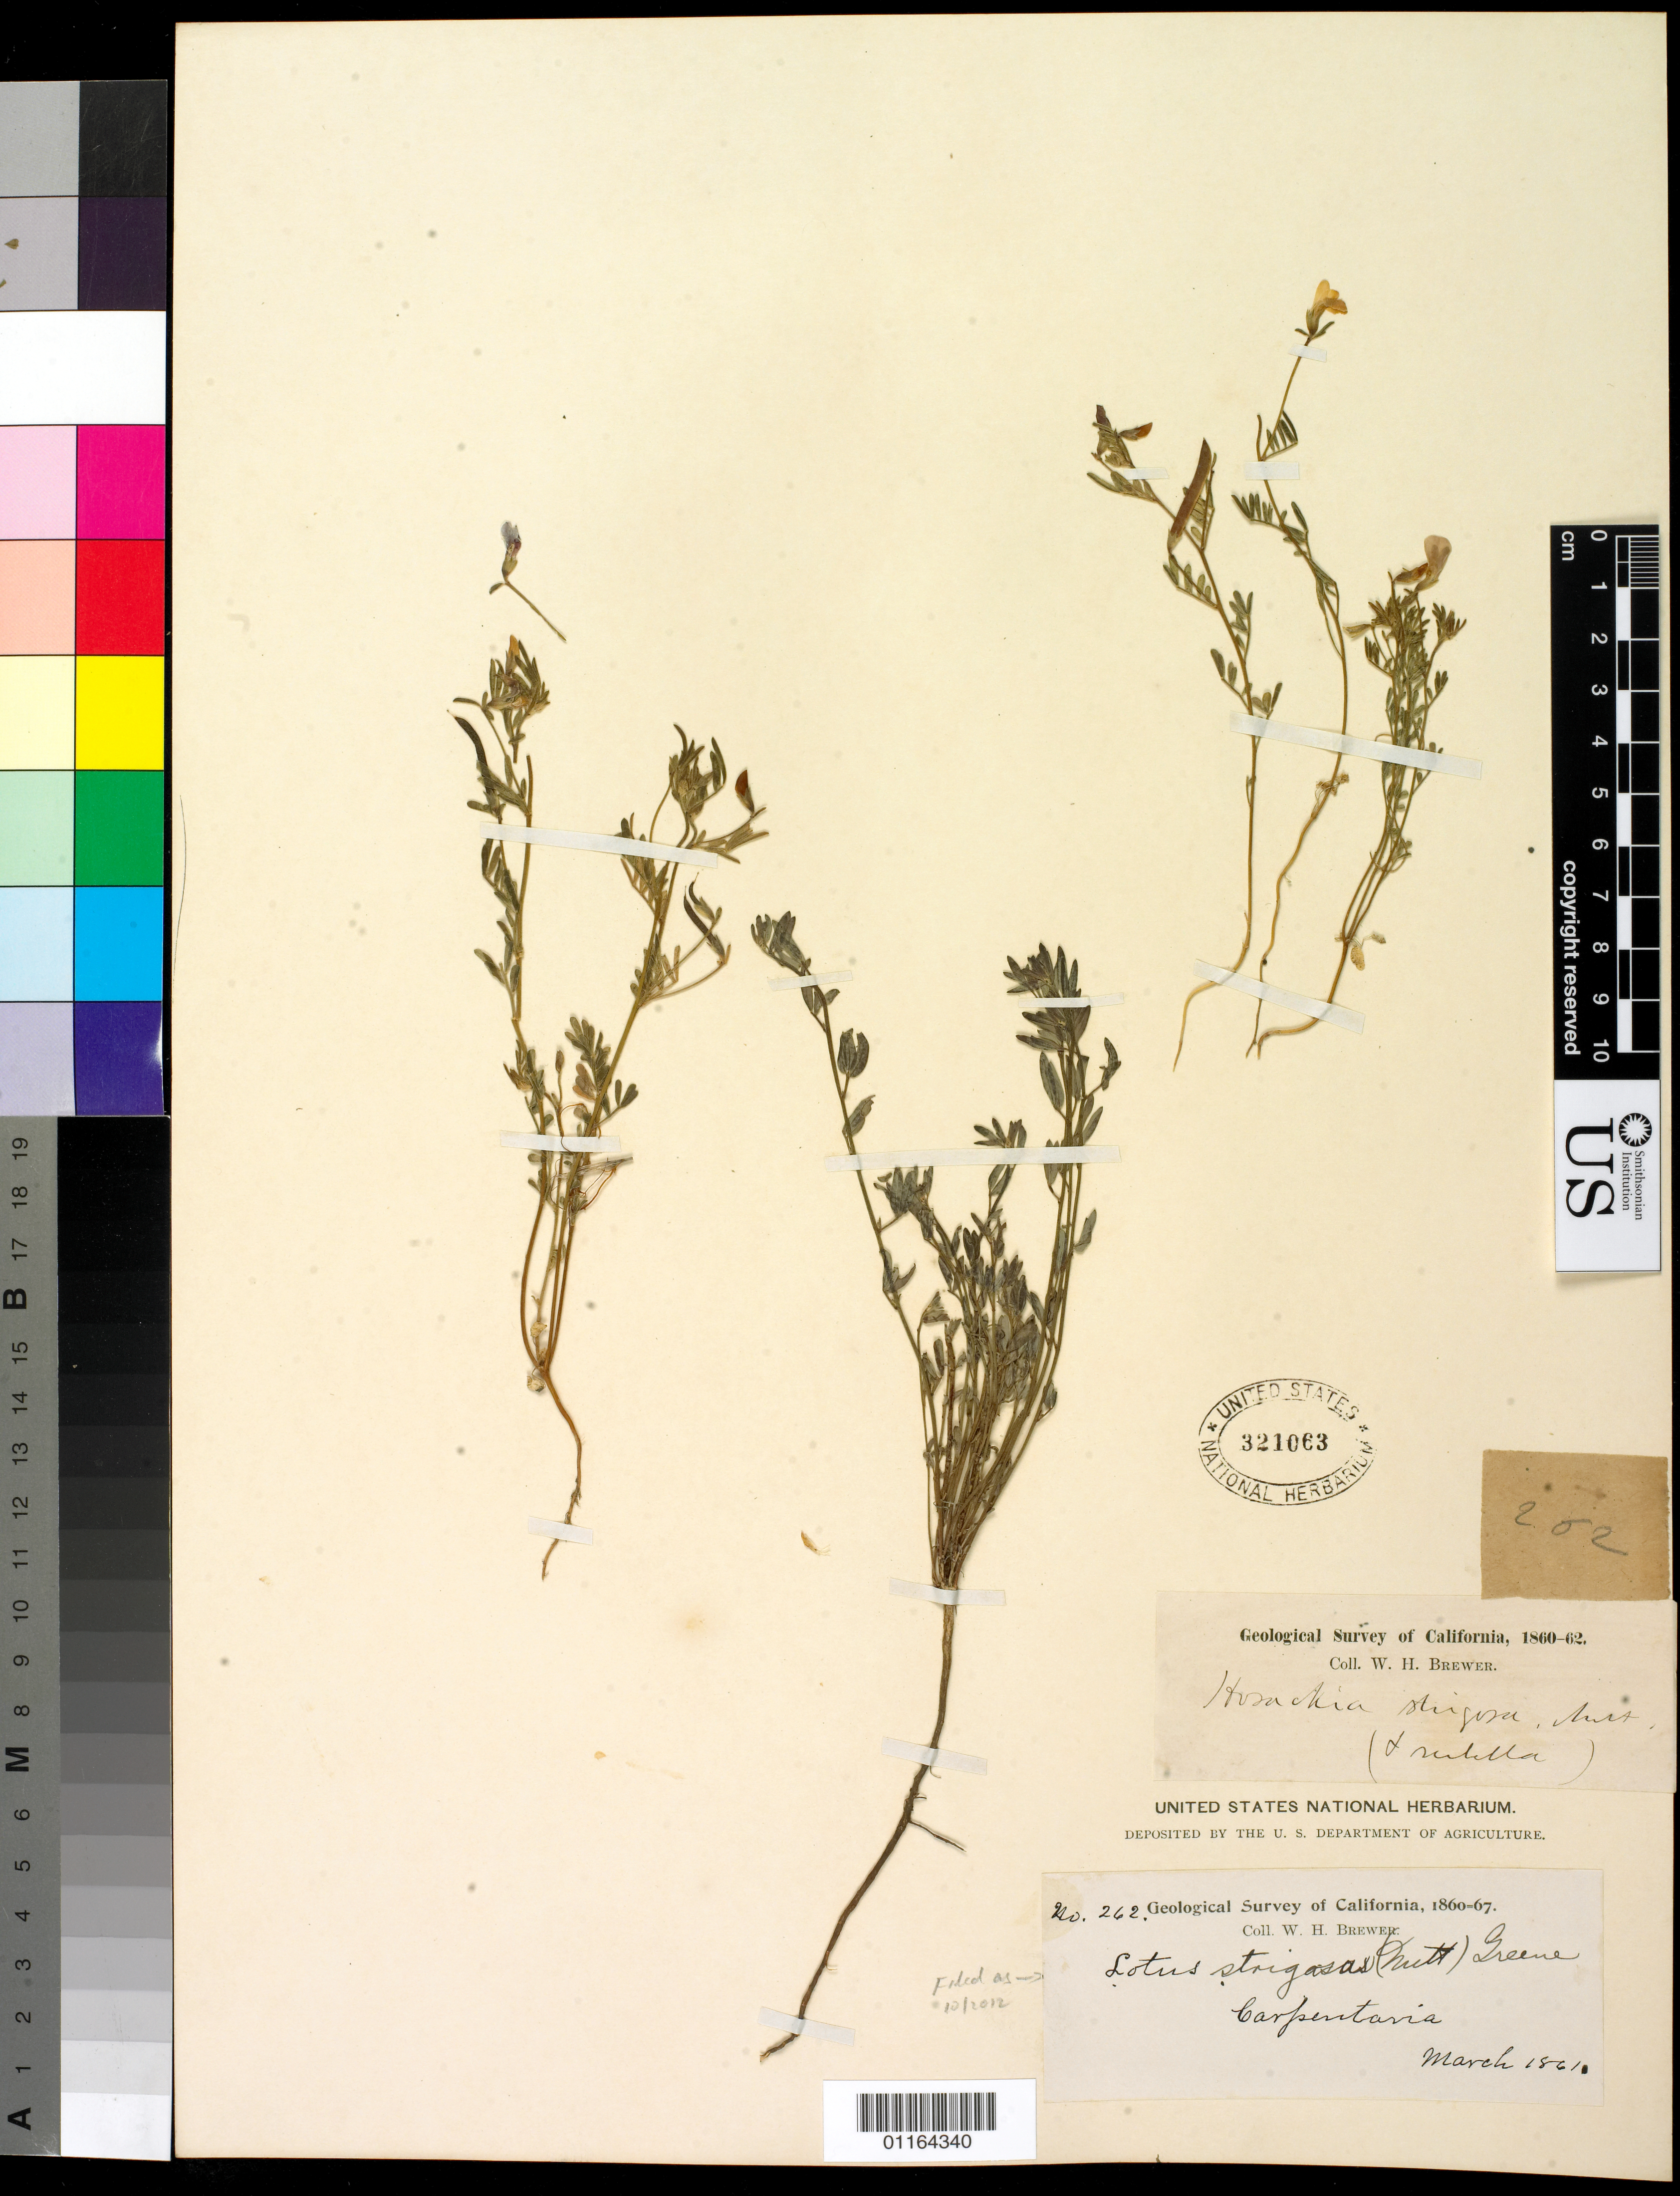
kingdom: Plantae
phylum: Tracheophyta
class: Magnoliopsida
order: Fabales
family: Fabaceae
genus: Ottleya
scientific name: Ottleya strigosa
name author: (Nutt.) D.D. Sokoloff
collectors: W. H. Brewer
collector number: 262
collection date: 1861-03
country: United States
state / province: California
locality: Carpentaria.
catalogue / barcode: US 321063